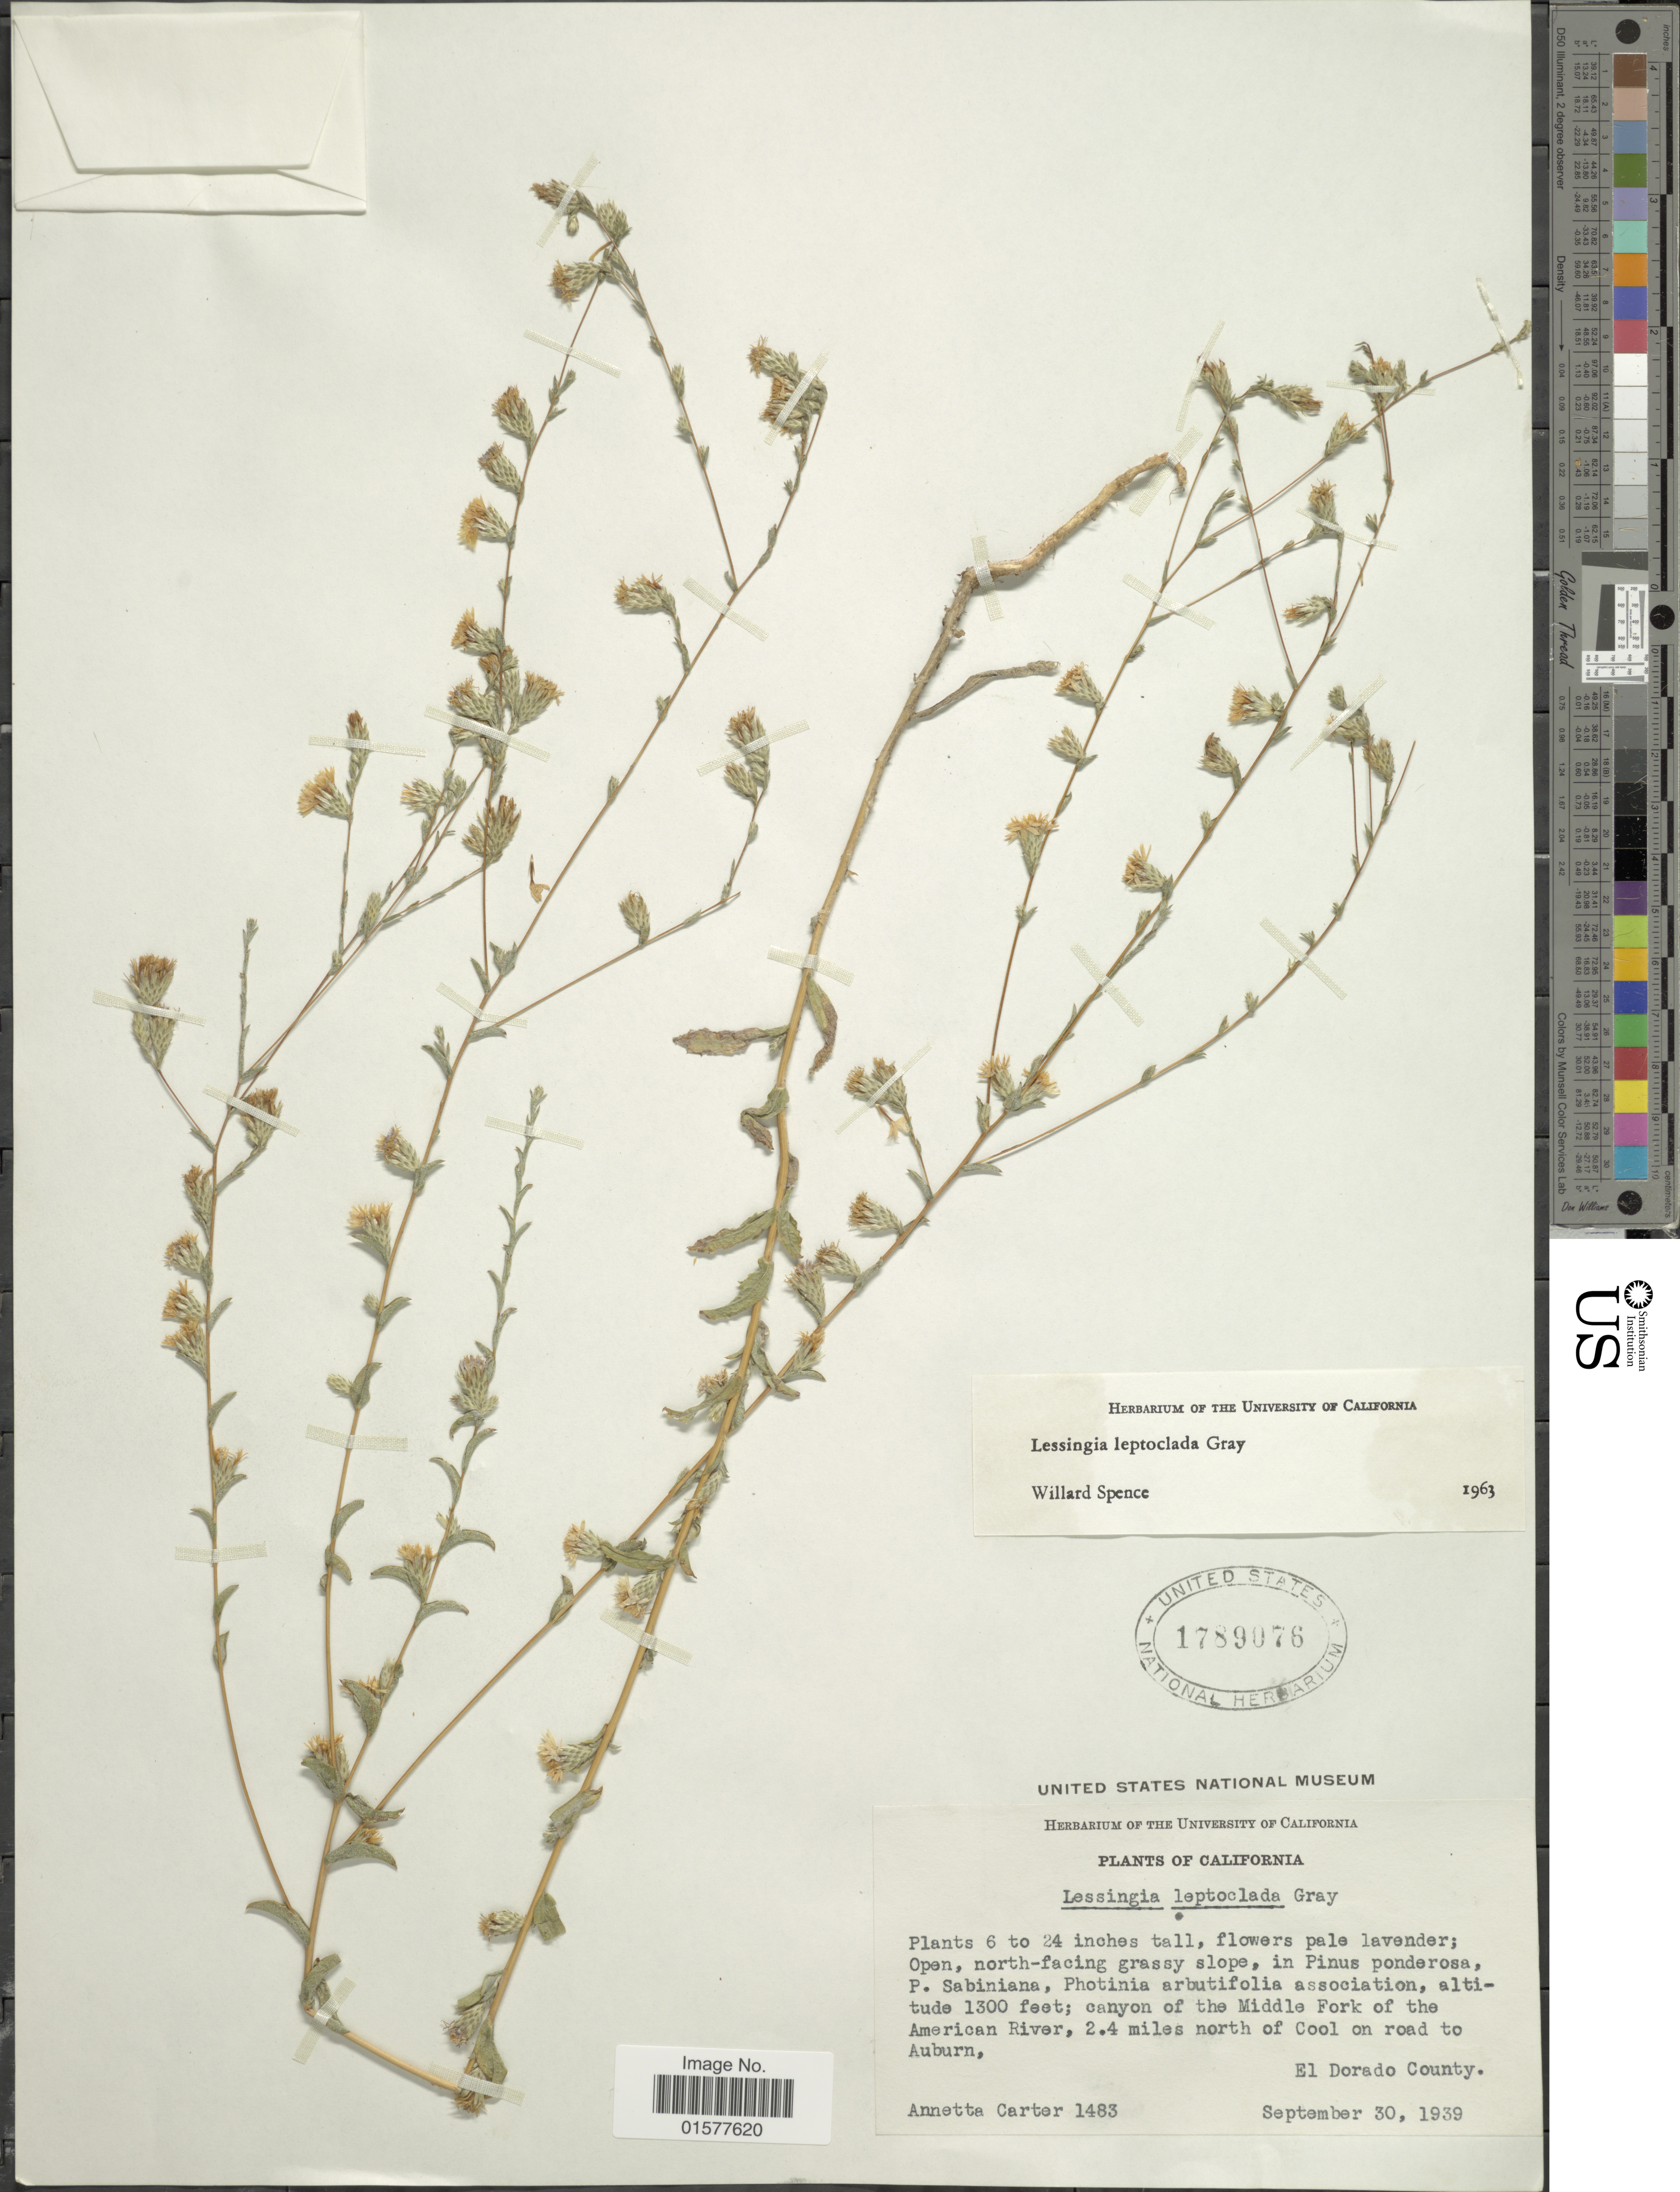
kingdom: Plantae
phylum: Tracheophyta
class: Magnoliopsida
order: Asterales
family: Asteraceae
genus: Lessingia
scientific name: Lessingia leptoclada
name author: A. Gray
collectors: A. Carter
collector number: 1483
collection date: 1936-09-30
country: United States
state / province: California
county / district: El Dorado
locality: Canyon of the Middle Fork of the American River, 2.4 miles north of Cool on road to Auburn, El Dorado County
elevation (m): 396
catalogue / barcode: US 1789076